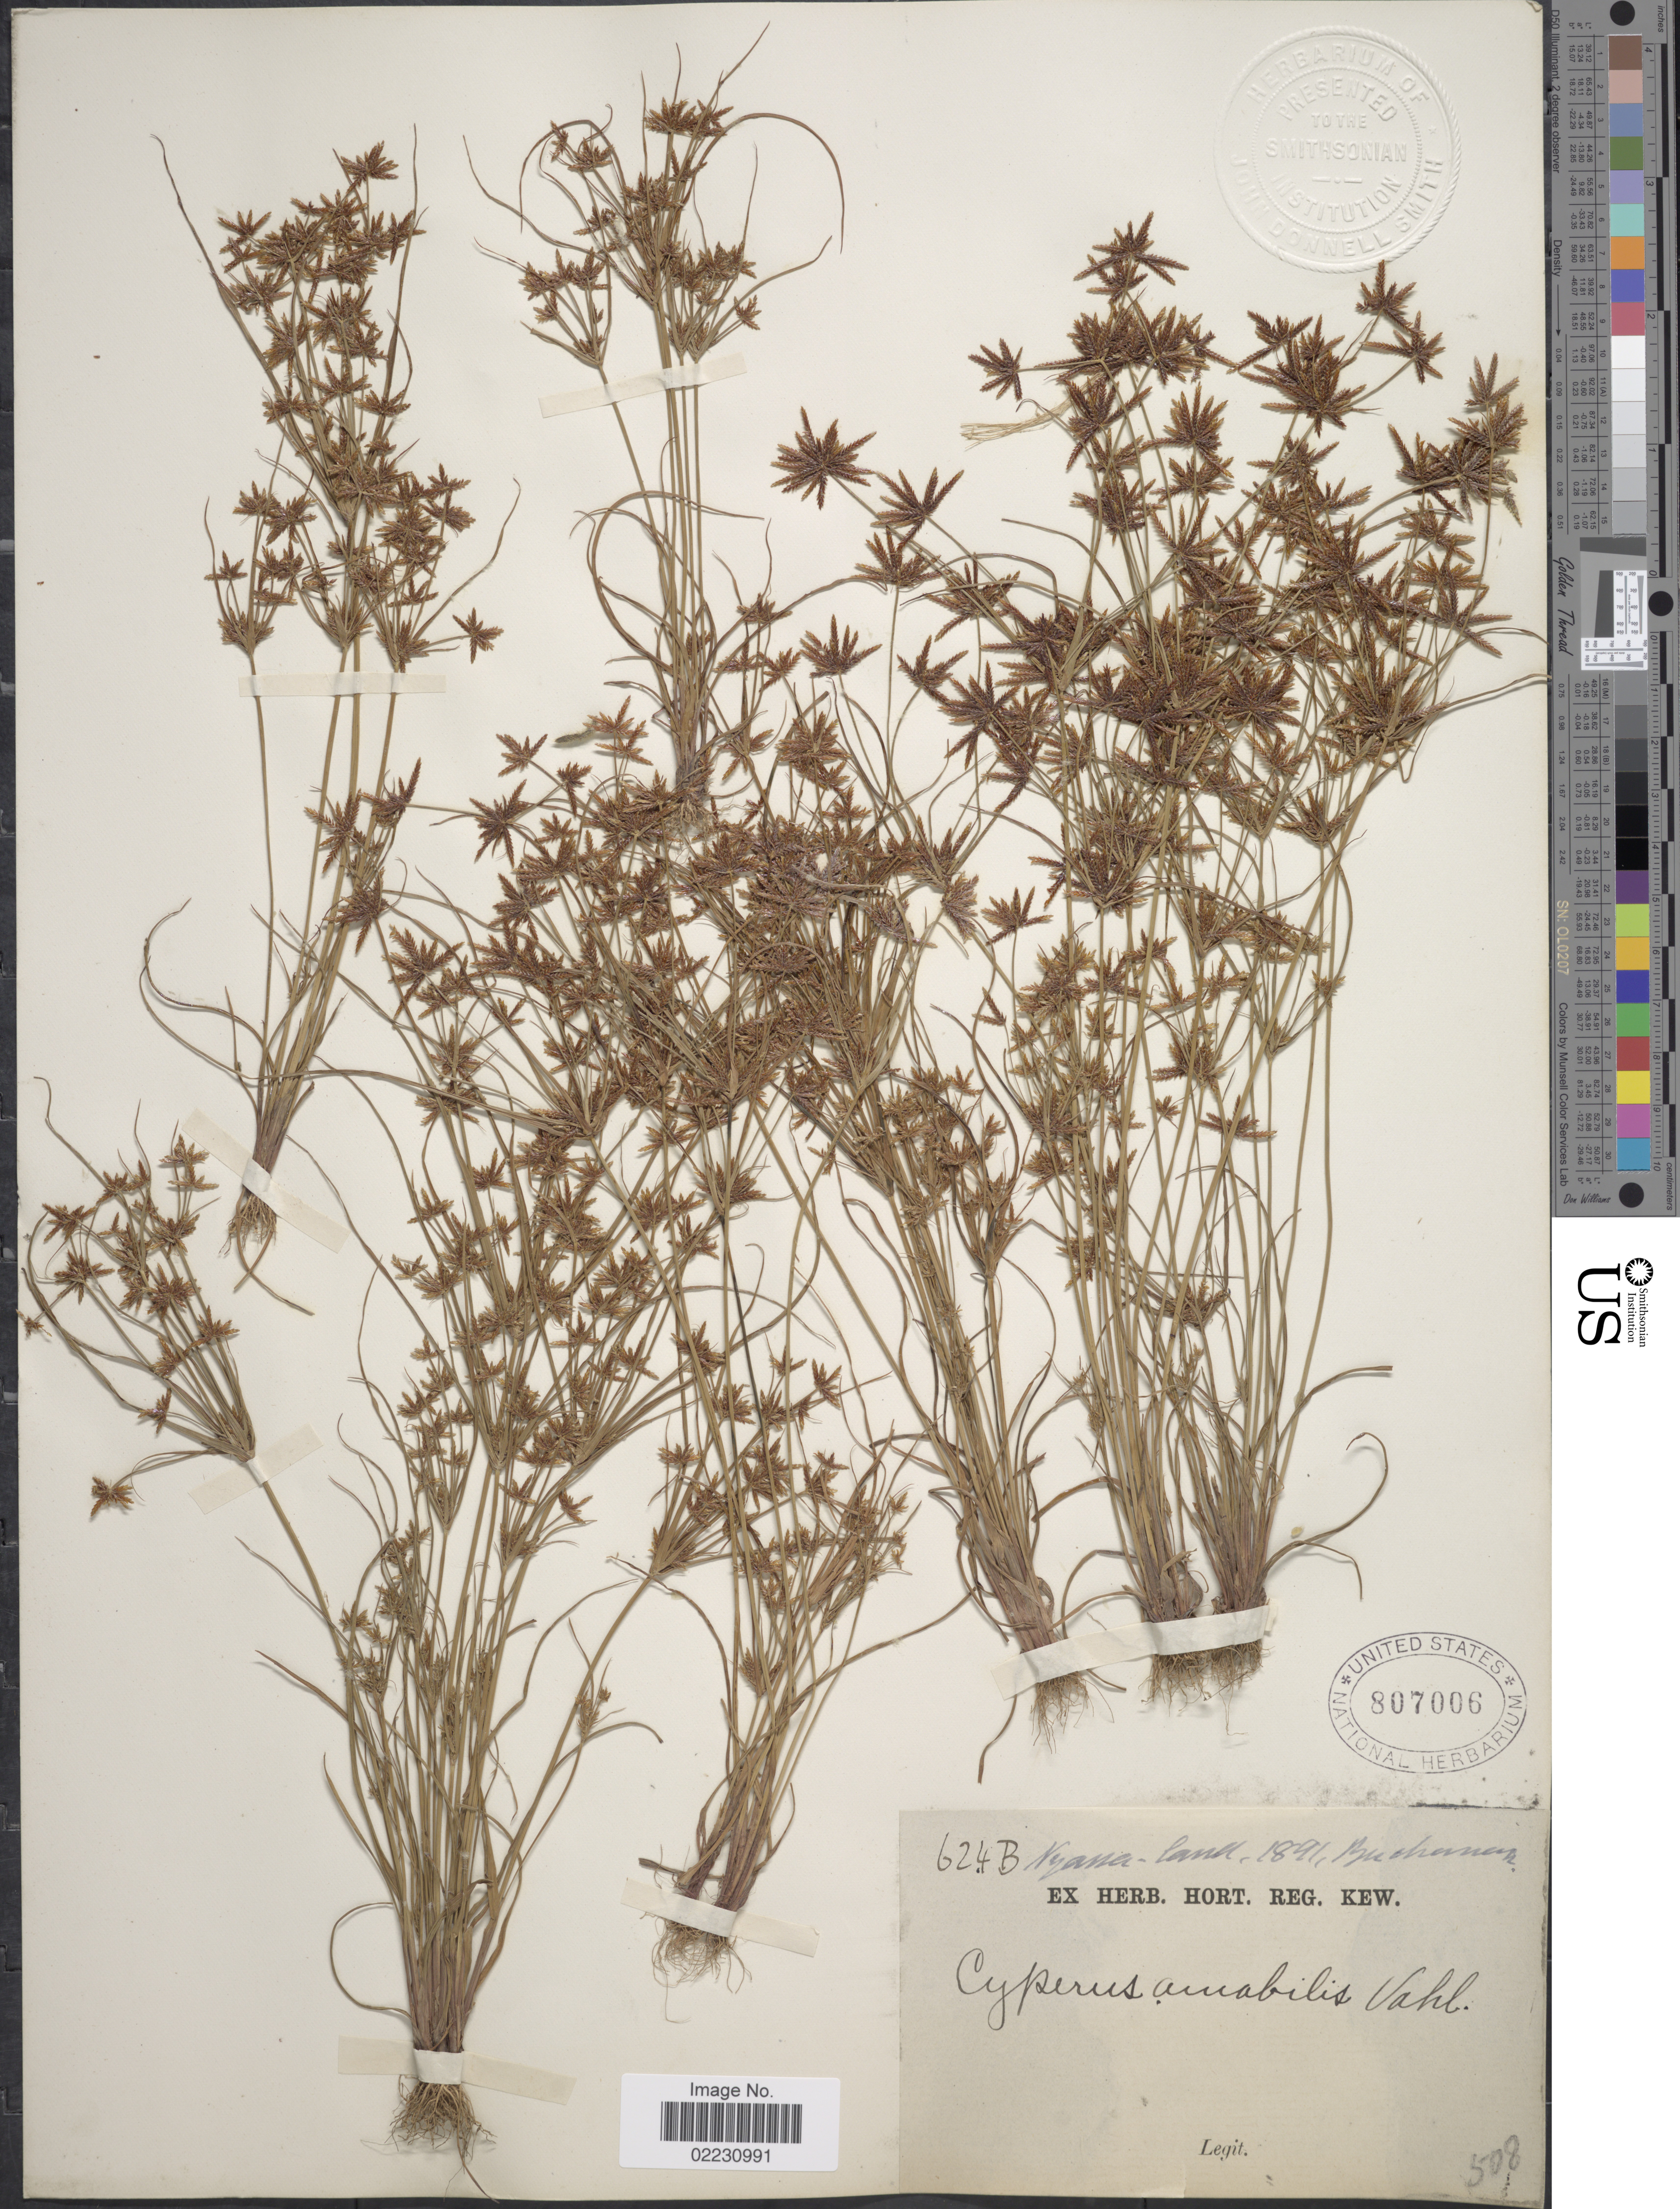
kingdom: Plantae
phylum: Tracheophyta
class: Liliopsida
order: Poales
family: Cyperaceae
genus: Cyperus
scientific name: Cyperus amabilis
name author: Vahl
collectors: Buchmann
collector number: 624B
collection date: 1891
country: Malawi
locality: Nyasa-land.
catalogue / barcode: US 807006